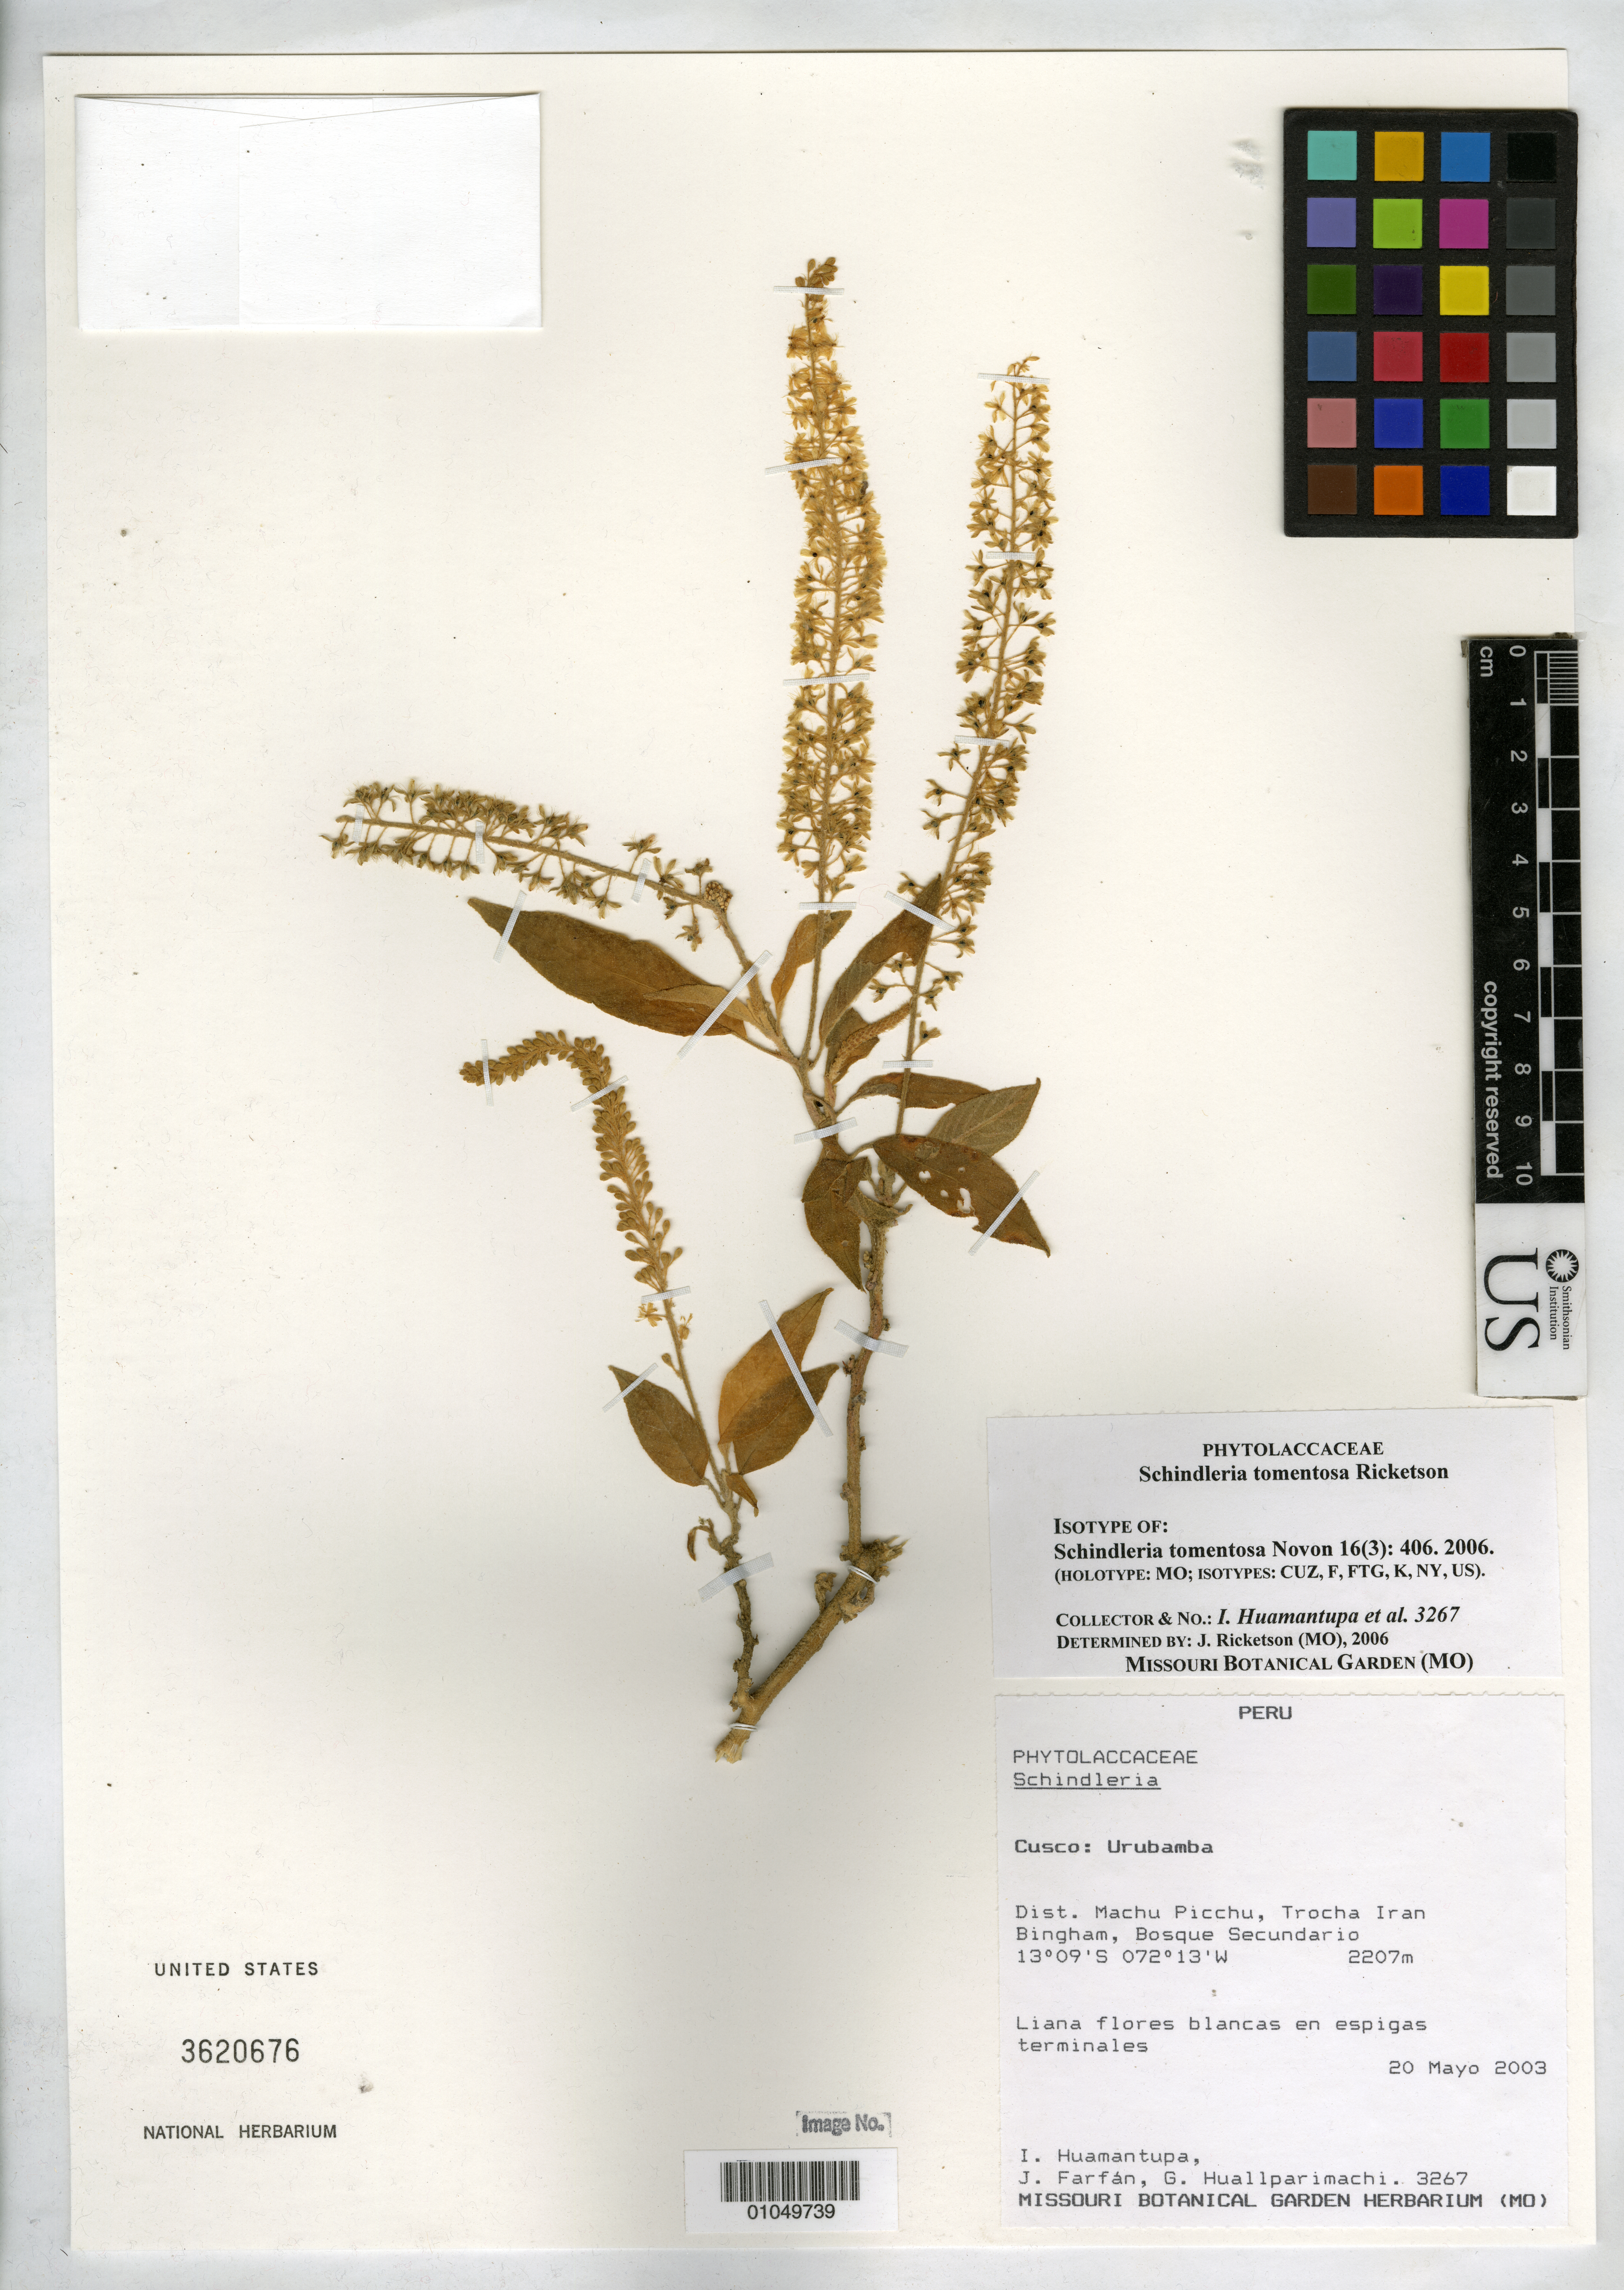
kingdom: Plantae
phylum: Tracheophyta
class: Magnoliopsida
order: Caryophyllales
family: Phytolaccaceae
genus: Schindleria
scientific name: Schindleria tomentosa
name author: Ricketson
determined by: Ricketson, Jon M., (MO), Missouri Botanical Garden (UNITED STATES)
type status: Isotype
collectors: I. Huamantupa, J. Farfán & G. Huallparimachi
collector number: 3267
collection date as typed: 20 May 2003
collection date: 2003-05-20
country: Peru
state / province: Cusco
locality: Cusco: Urubamba. Dist. Machu Picchu, Trocha Iran Bingham.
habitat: Bosque secundario.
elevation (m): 2207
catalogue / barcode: US 3620676